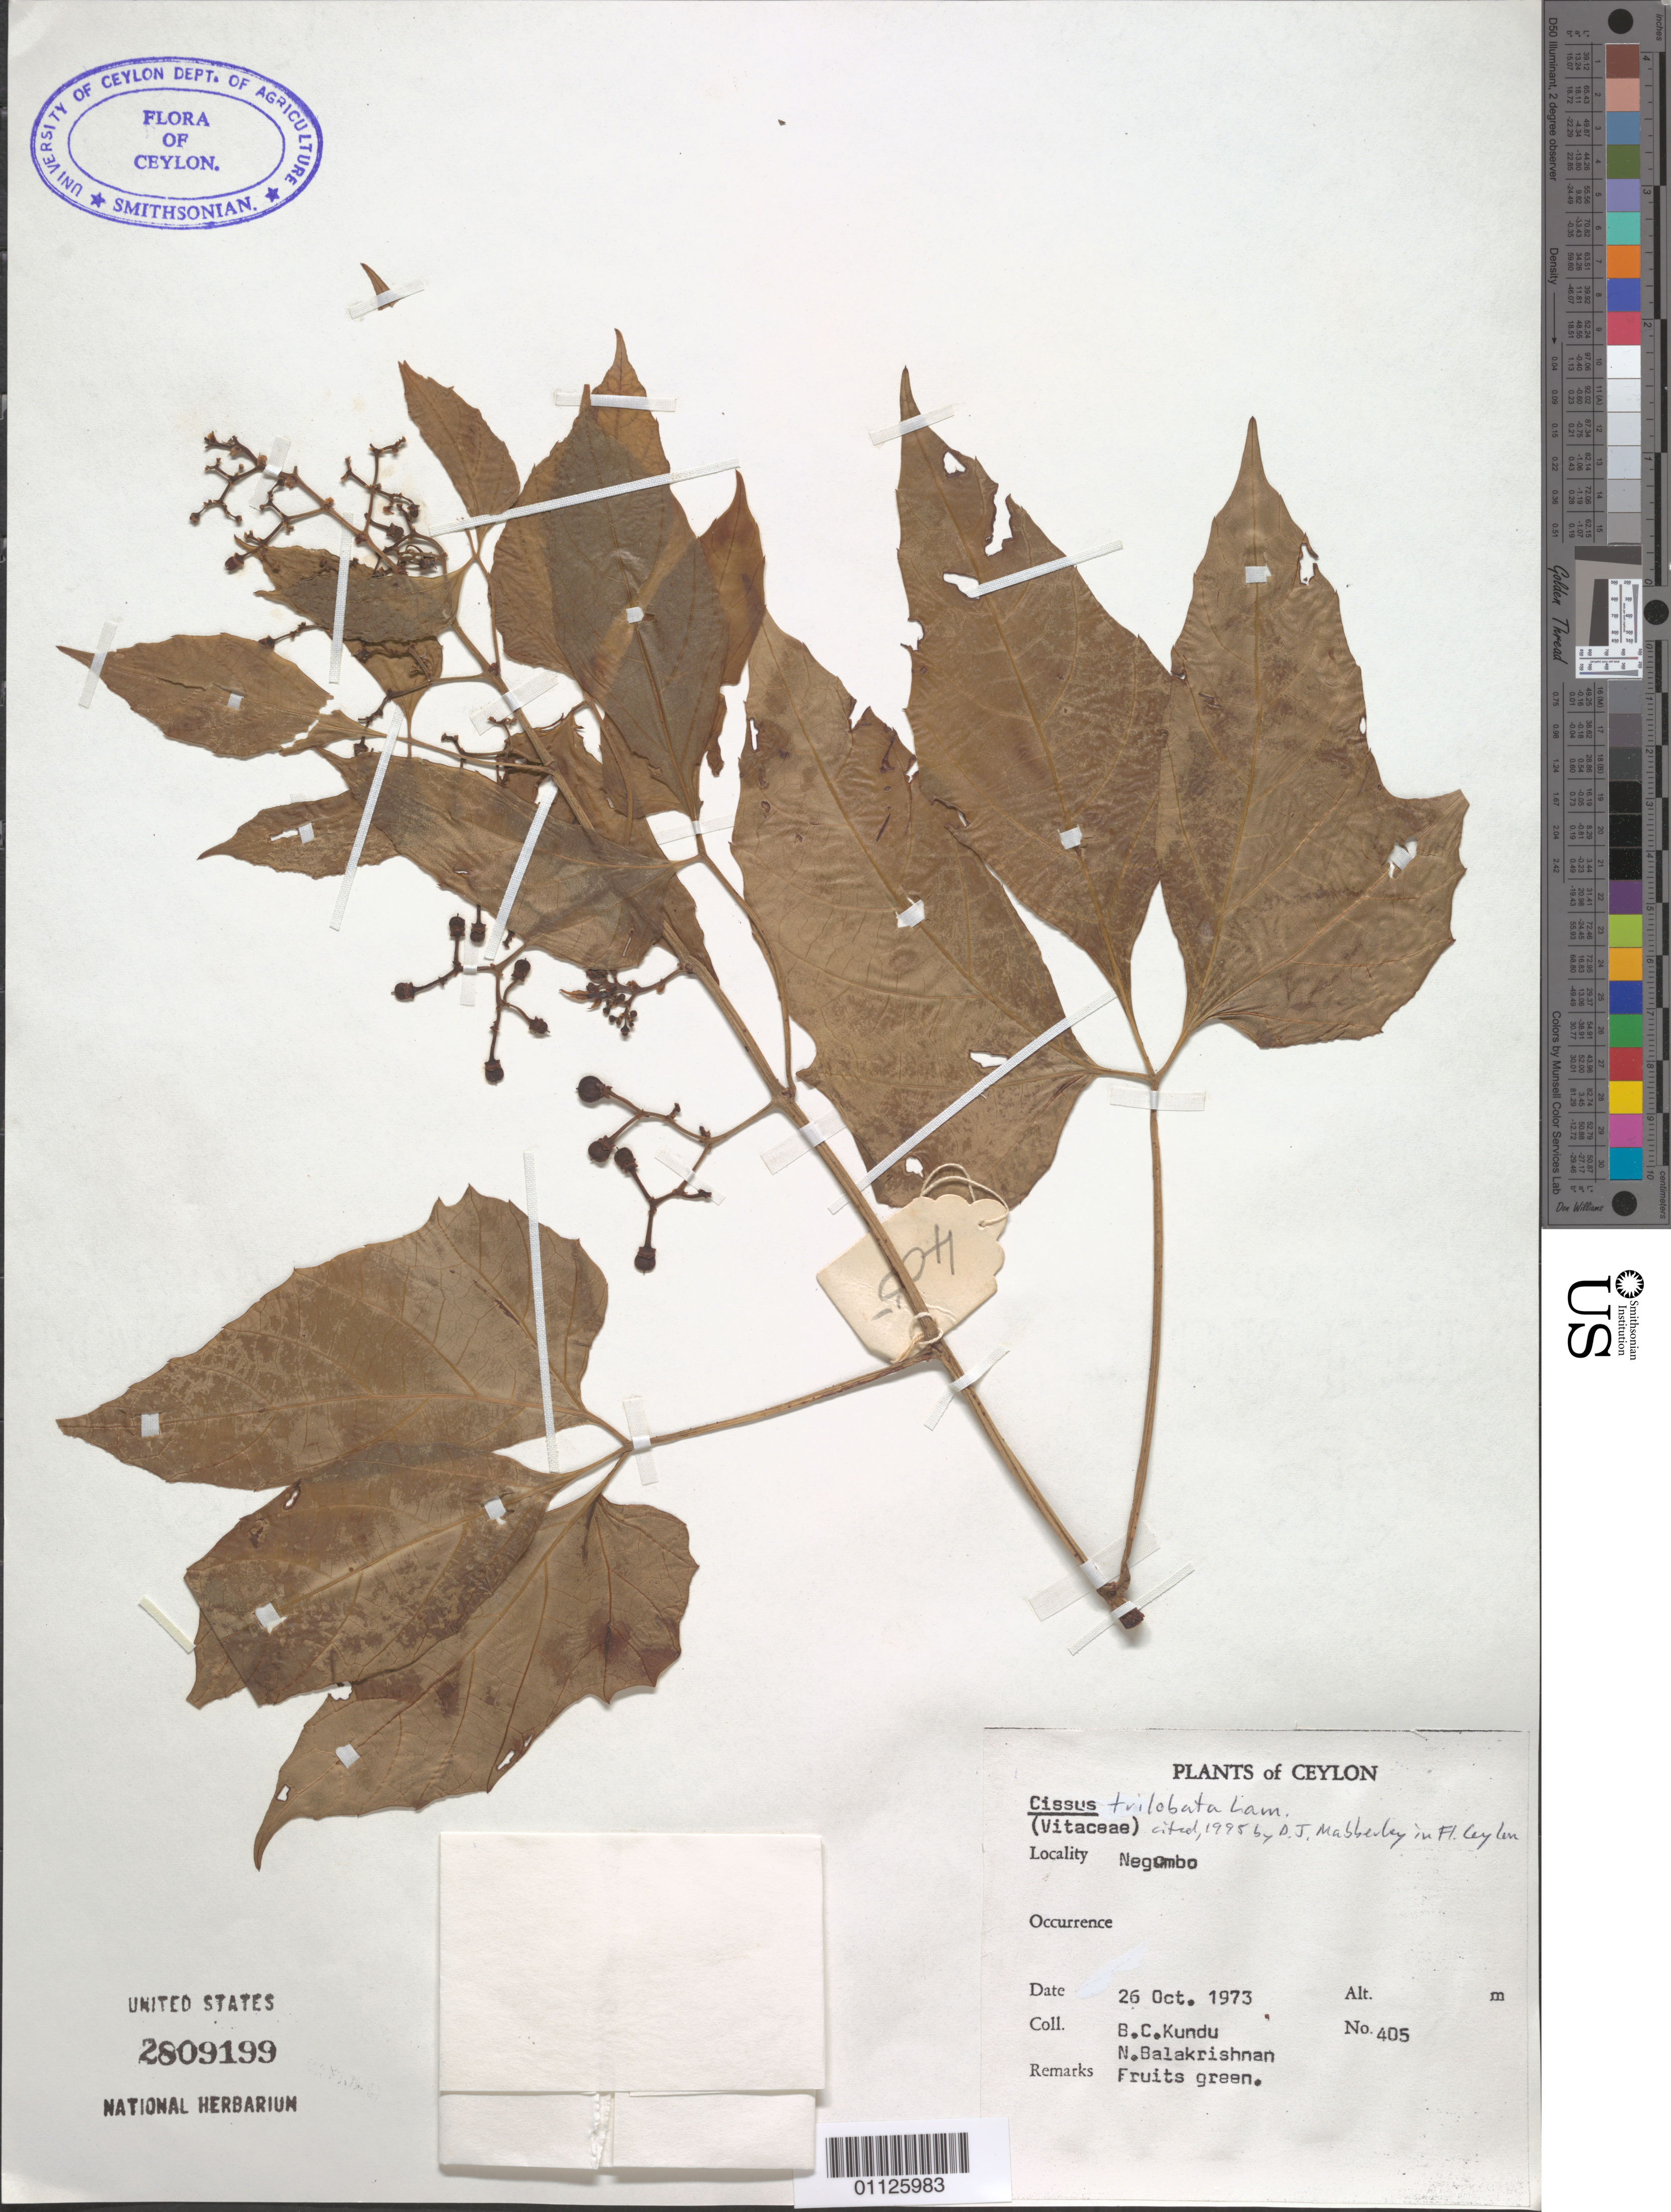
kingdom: Plantae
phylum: Tracheophyta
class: Magnoliopsida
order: Vitales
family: Vitaceae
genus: Cissus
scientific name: Cissus trilobata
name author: Lam.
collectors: B. C. Kundu & N. P. Balakrishnan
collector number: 405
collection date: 1973-10-26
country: Sri Lanka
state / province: Western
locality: Negombo.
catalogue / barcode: US 2809199